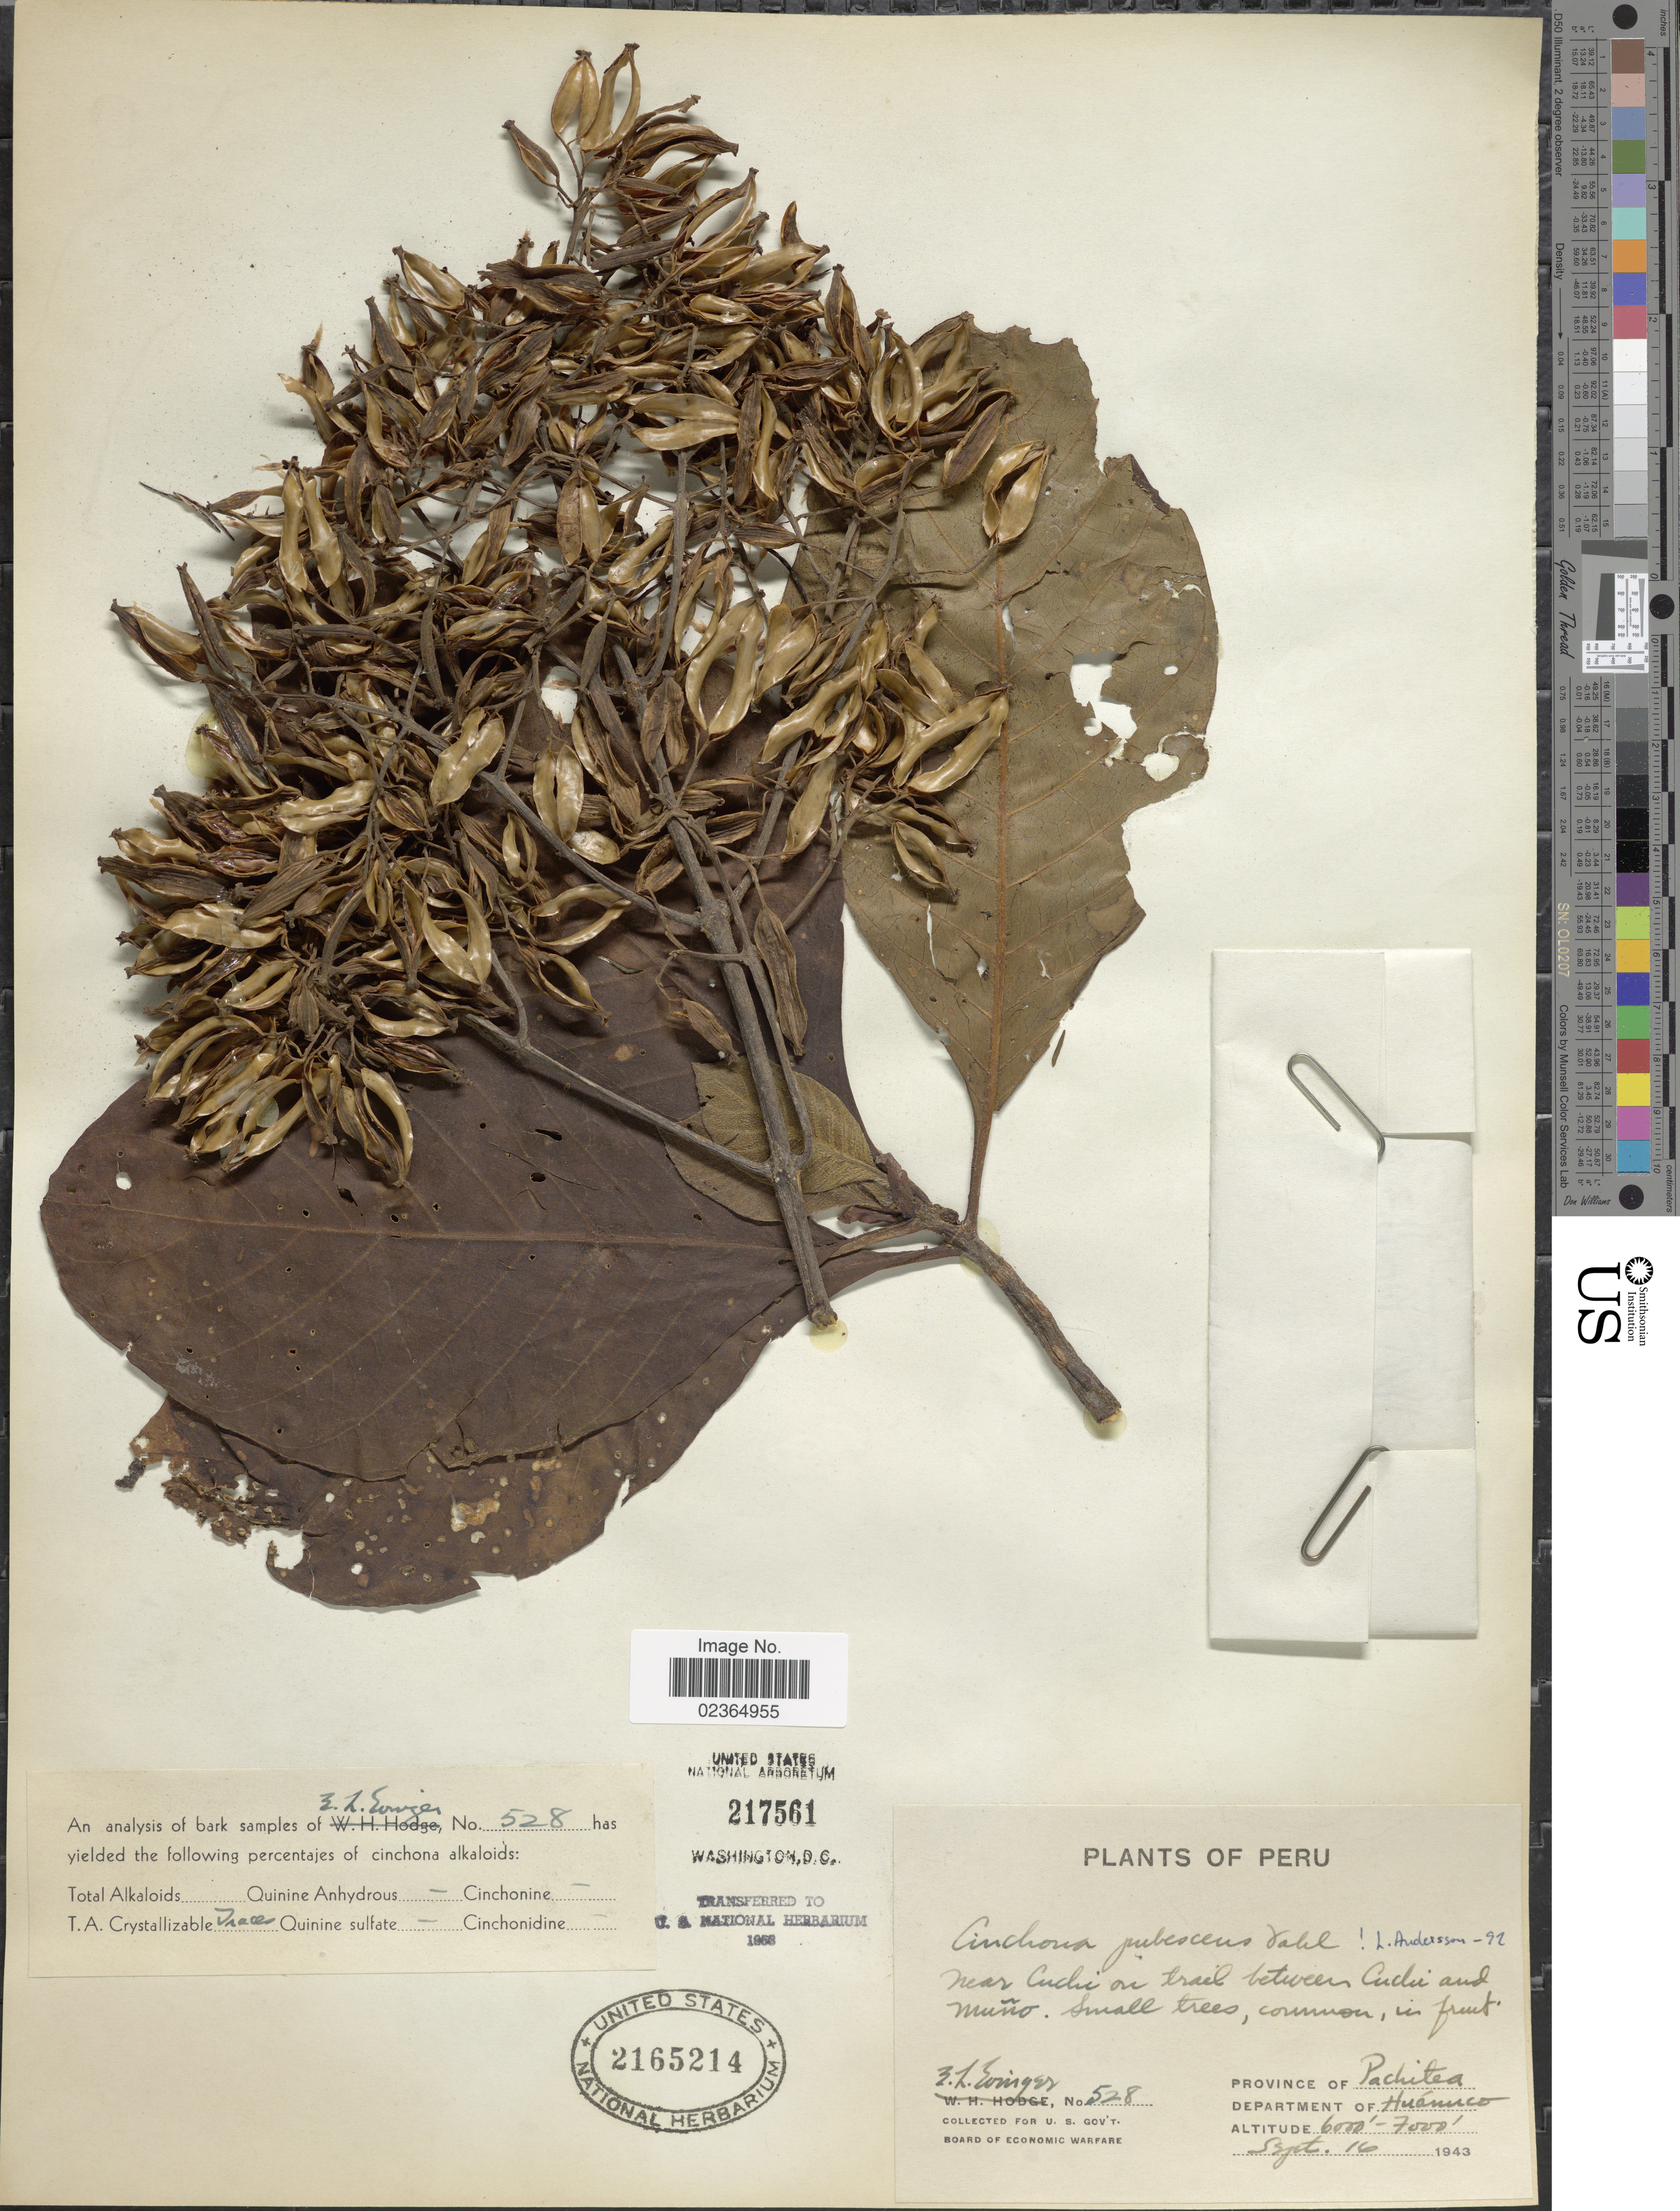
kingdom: Plantae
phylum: Tracheophyta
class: Magnoliopsida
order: Gentianales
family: Rubiaceae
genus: Cinchona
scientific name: Cinchona pubescens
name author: Vahl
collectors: E. Evinger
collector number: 528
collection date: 1943-09-16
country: Peru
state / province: Huánuco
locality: Near Cuchi on trail between Cuchi and Muño, Province of Pachitea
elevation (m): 1829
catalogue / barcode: US 2165214